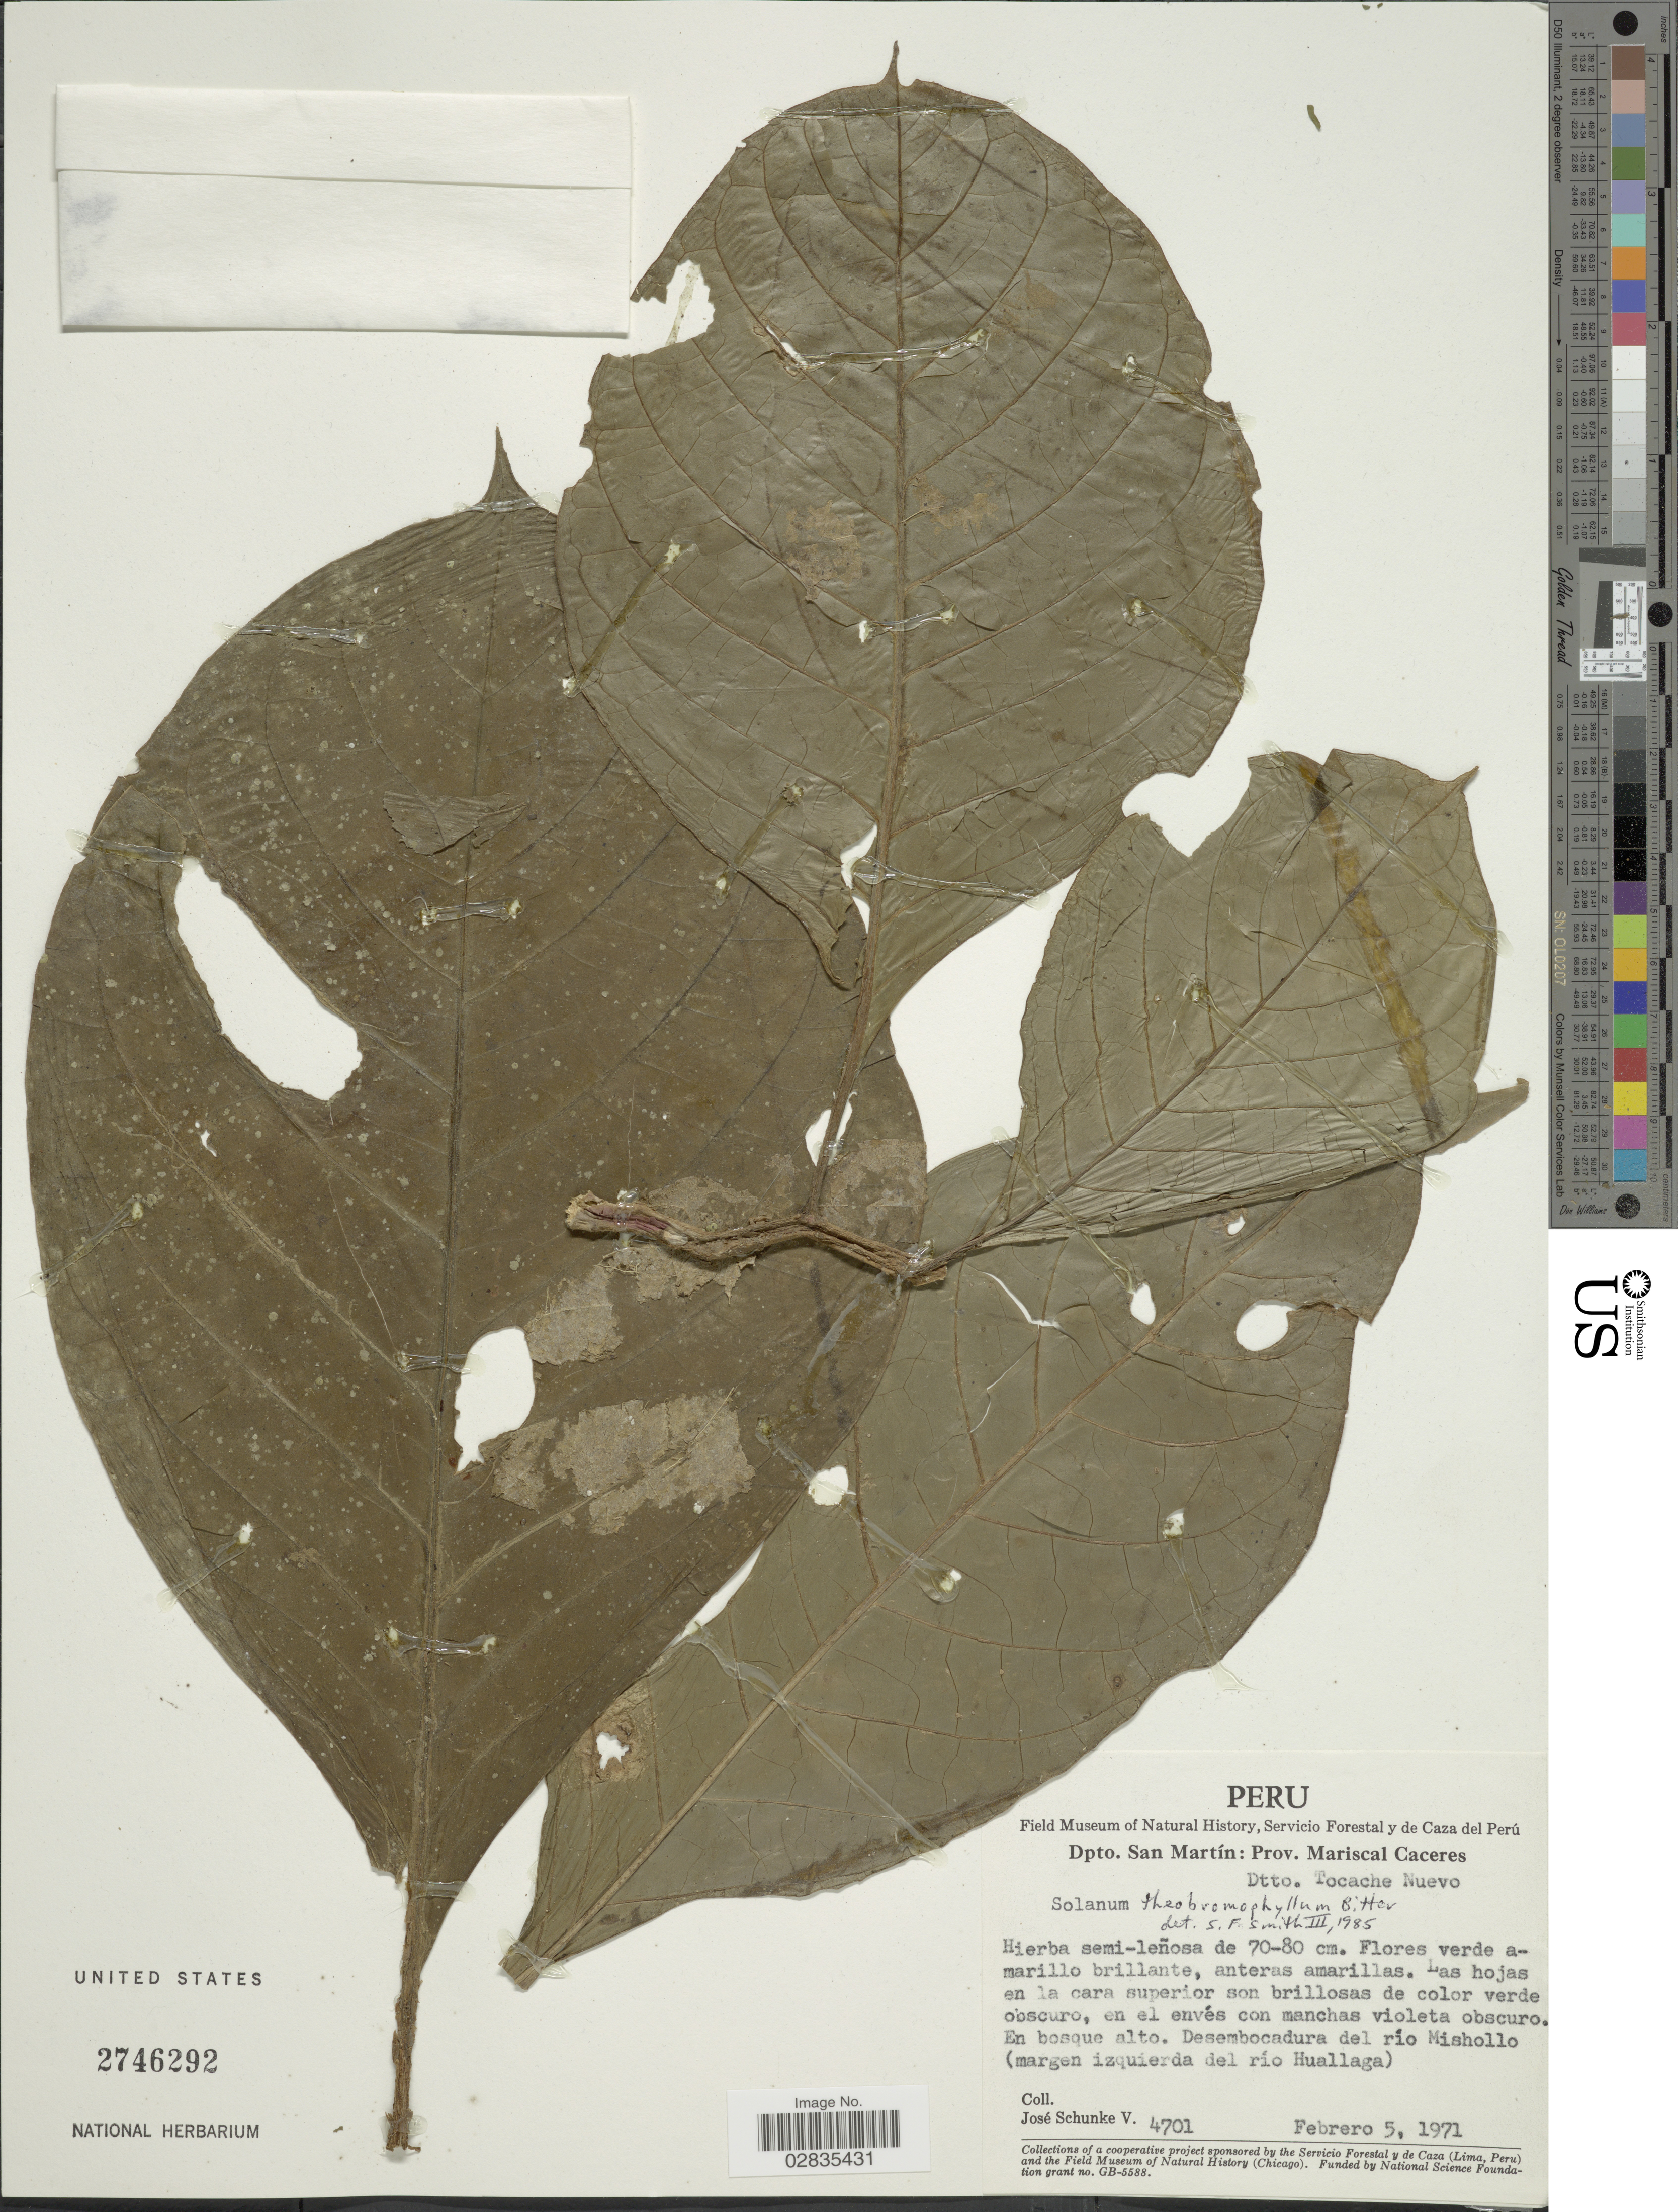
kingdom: Plantae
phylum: Tracheophyta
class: Magnoliopsida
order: Solanales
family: Solanaceae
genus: Solanum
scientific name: Solanum anceps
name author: Ruiz & Pav.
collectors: J. Schunke Vigo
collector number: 4701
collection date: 1971-02-05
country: Peru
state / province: San Martín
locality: Dpto. San Martín: Prov. Mariscal Caceres, Dtto. Tocache Nuevo, Desembocadura del río Mishollo (margen izquierda del río Huallaga).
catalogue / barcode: US 2746292